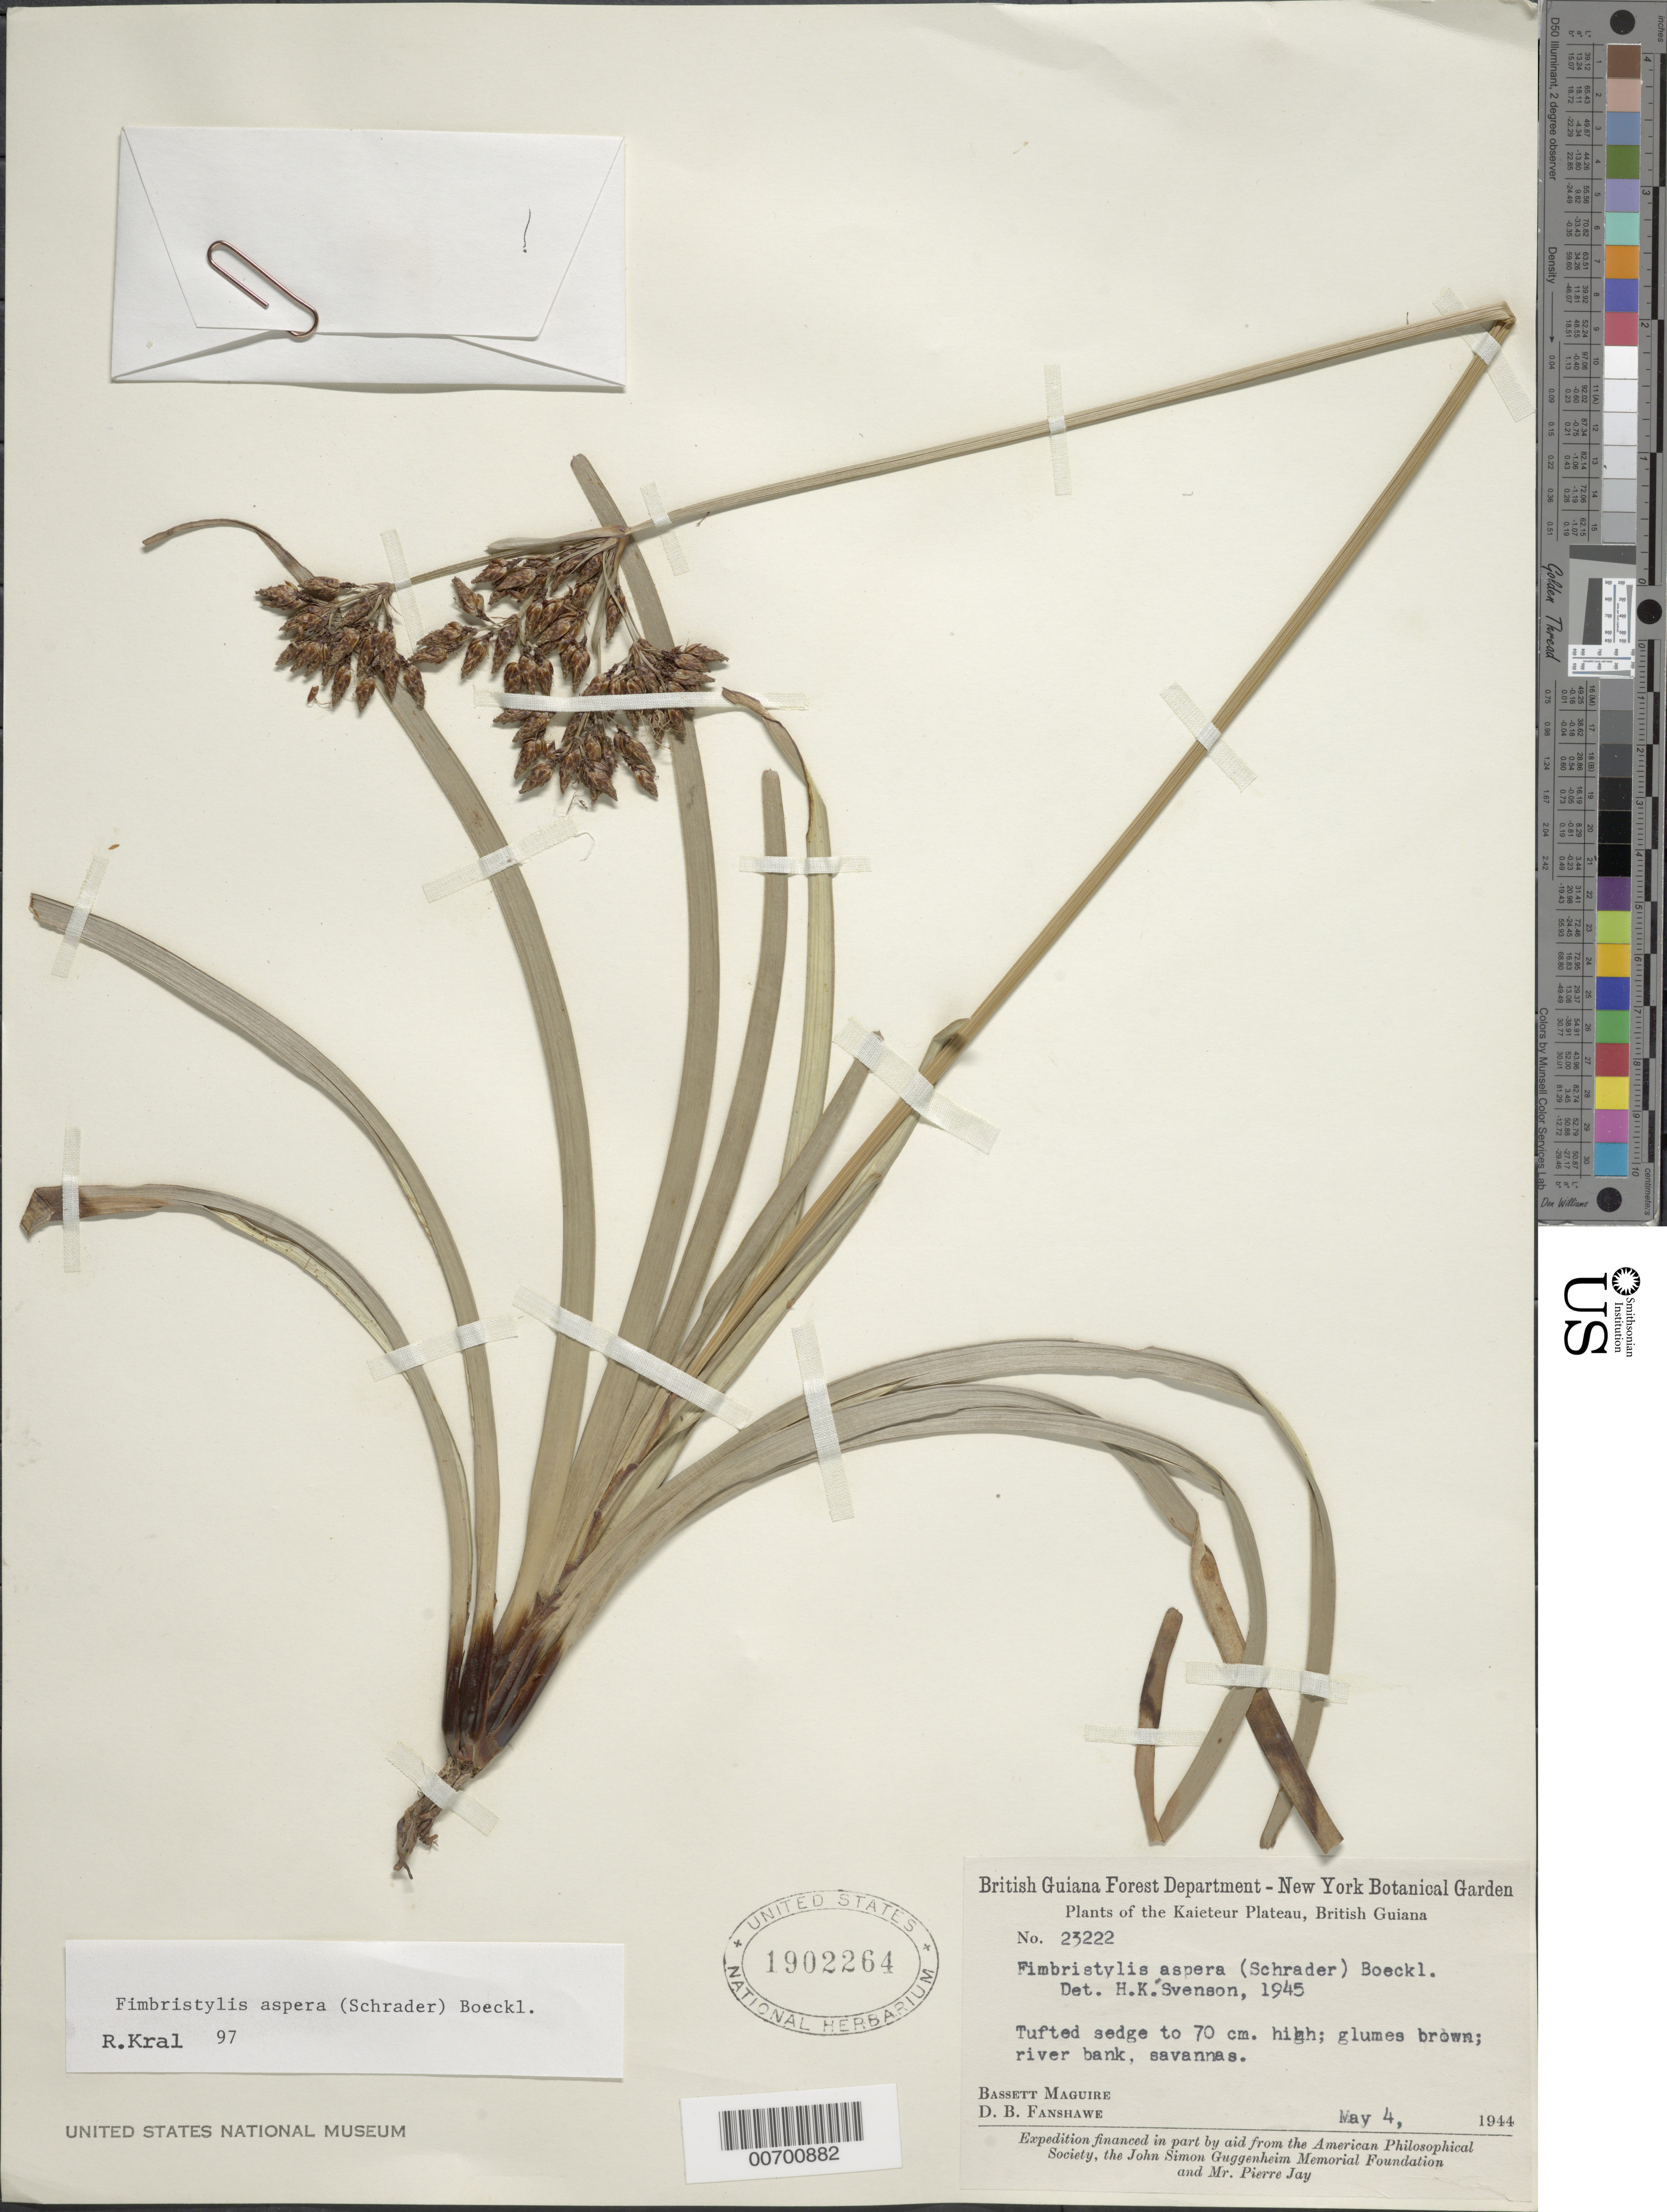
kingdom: Plantae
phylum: Tracheophyta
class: Liliopsida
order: Poales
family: Cyperaceae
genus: Fimbristylis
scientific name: Fimbristylis aspera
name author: (Schrad.) Boeckeler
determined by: Kral, Robert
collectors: B. Maguire & D. B. Fanshawe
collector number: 23222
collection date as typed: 4-May-44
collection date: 1944-05-04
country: Guyana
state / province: Potaro-Siparuni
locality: Kaieteur Plateau, Potaro River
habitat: Savannas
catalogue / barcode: US 1902264